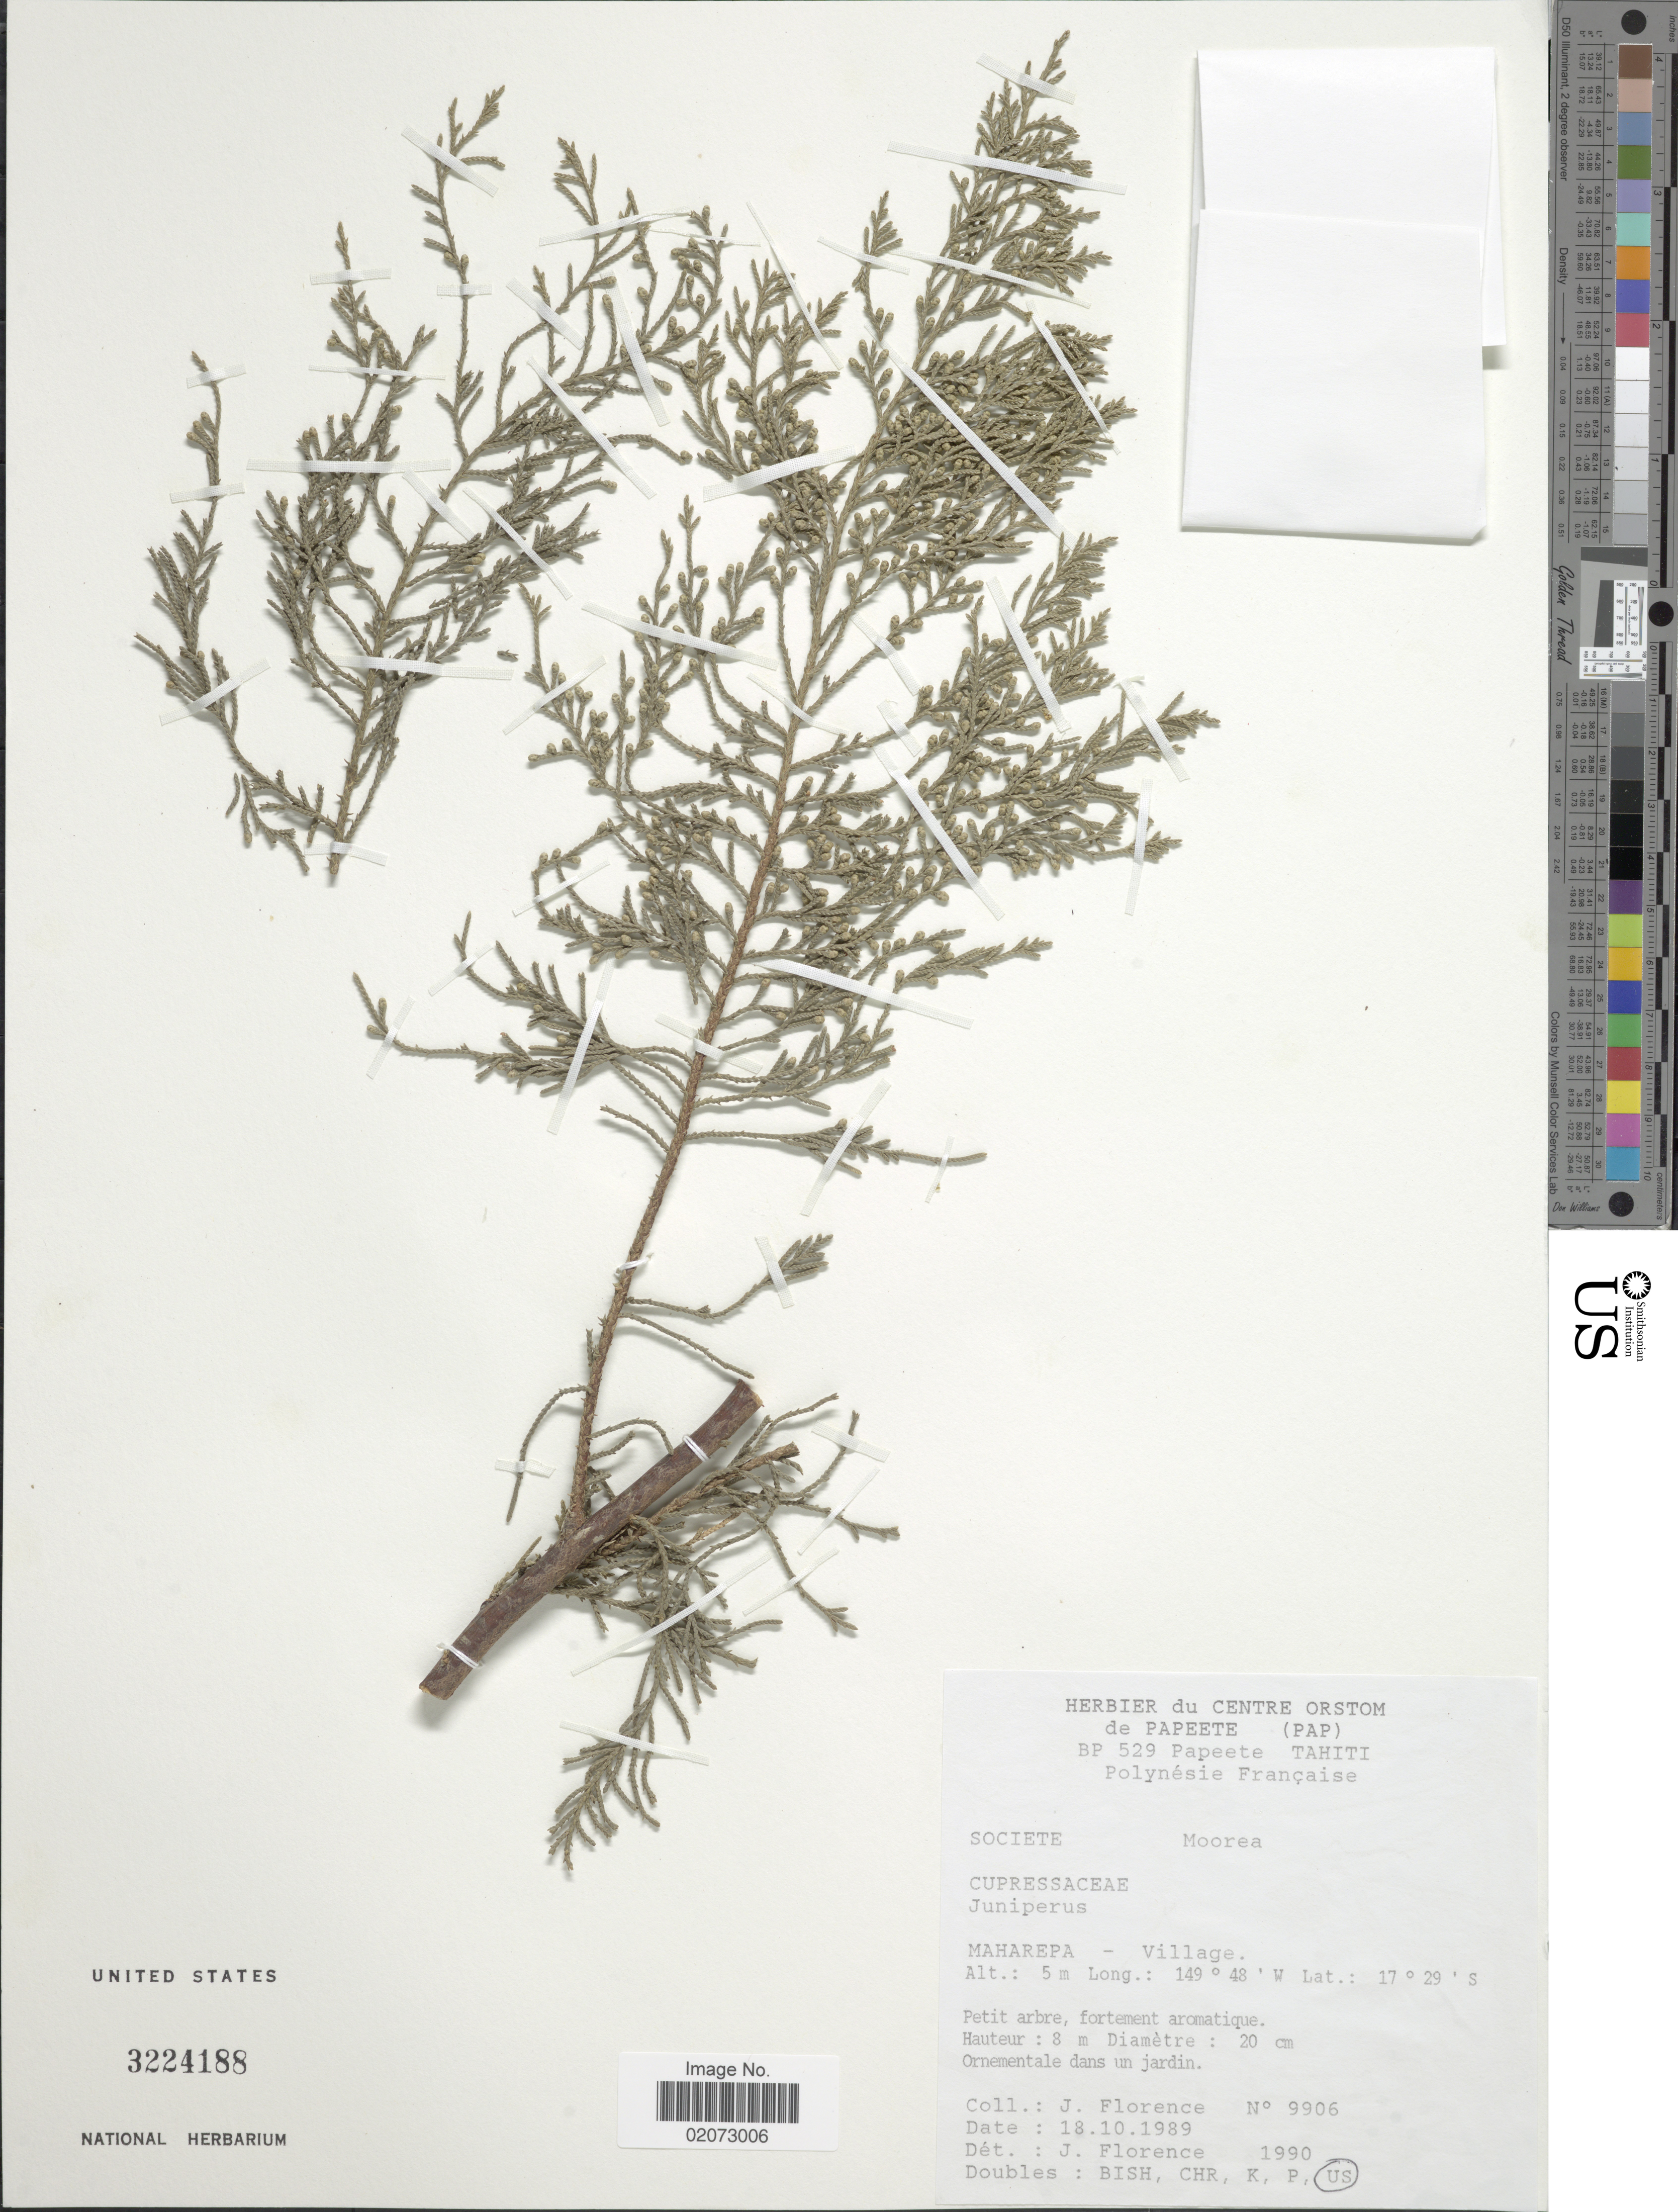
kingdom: Plantae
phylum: Tracheophyta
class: Pinopsida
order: Pinales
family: Cupressaceae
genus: Juniperus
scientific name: Juniperus sp.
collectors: J. Florence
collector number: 9906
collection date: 1989-10-18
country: French Polynesia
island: Moorea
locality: BP529 Papeete Tahiti, Maharepa - Village.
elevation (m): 5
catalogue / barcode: US 3224188